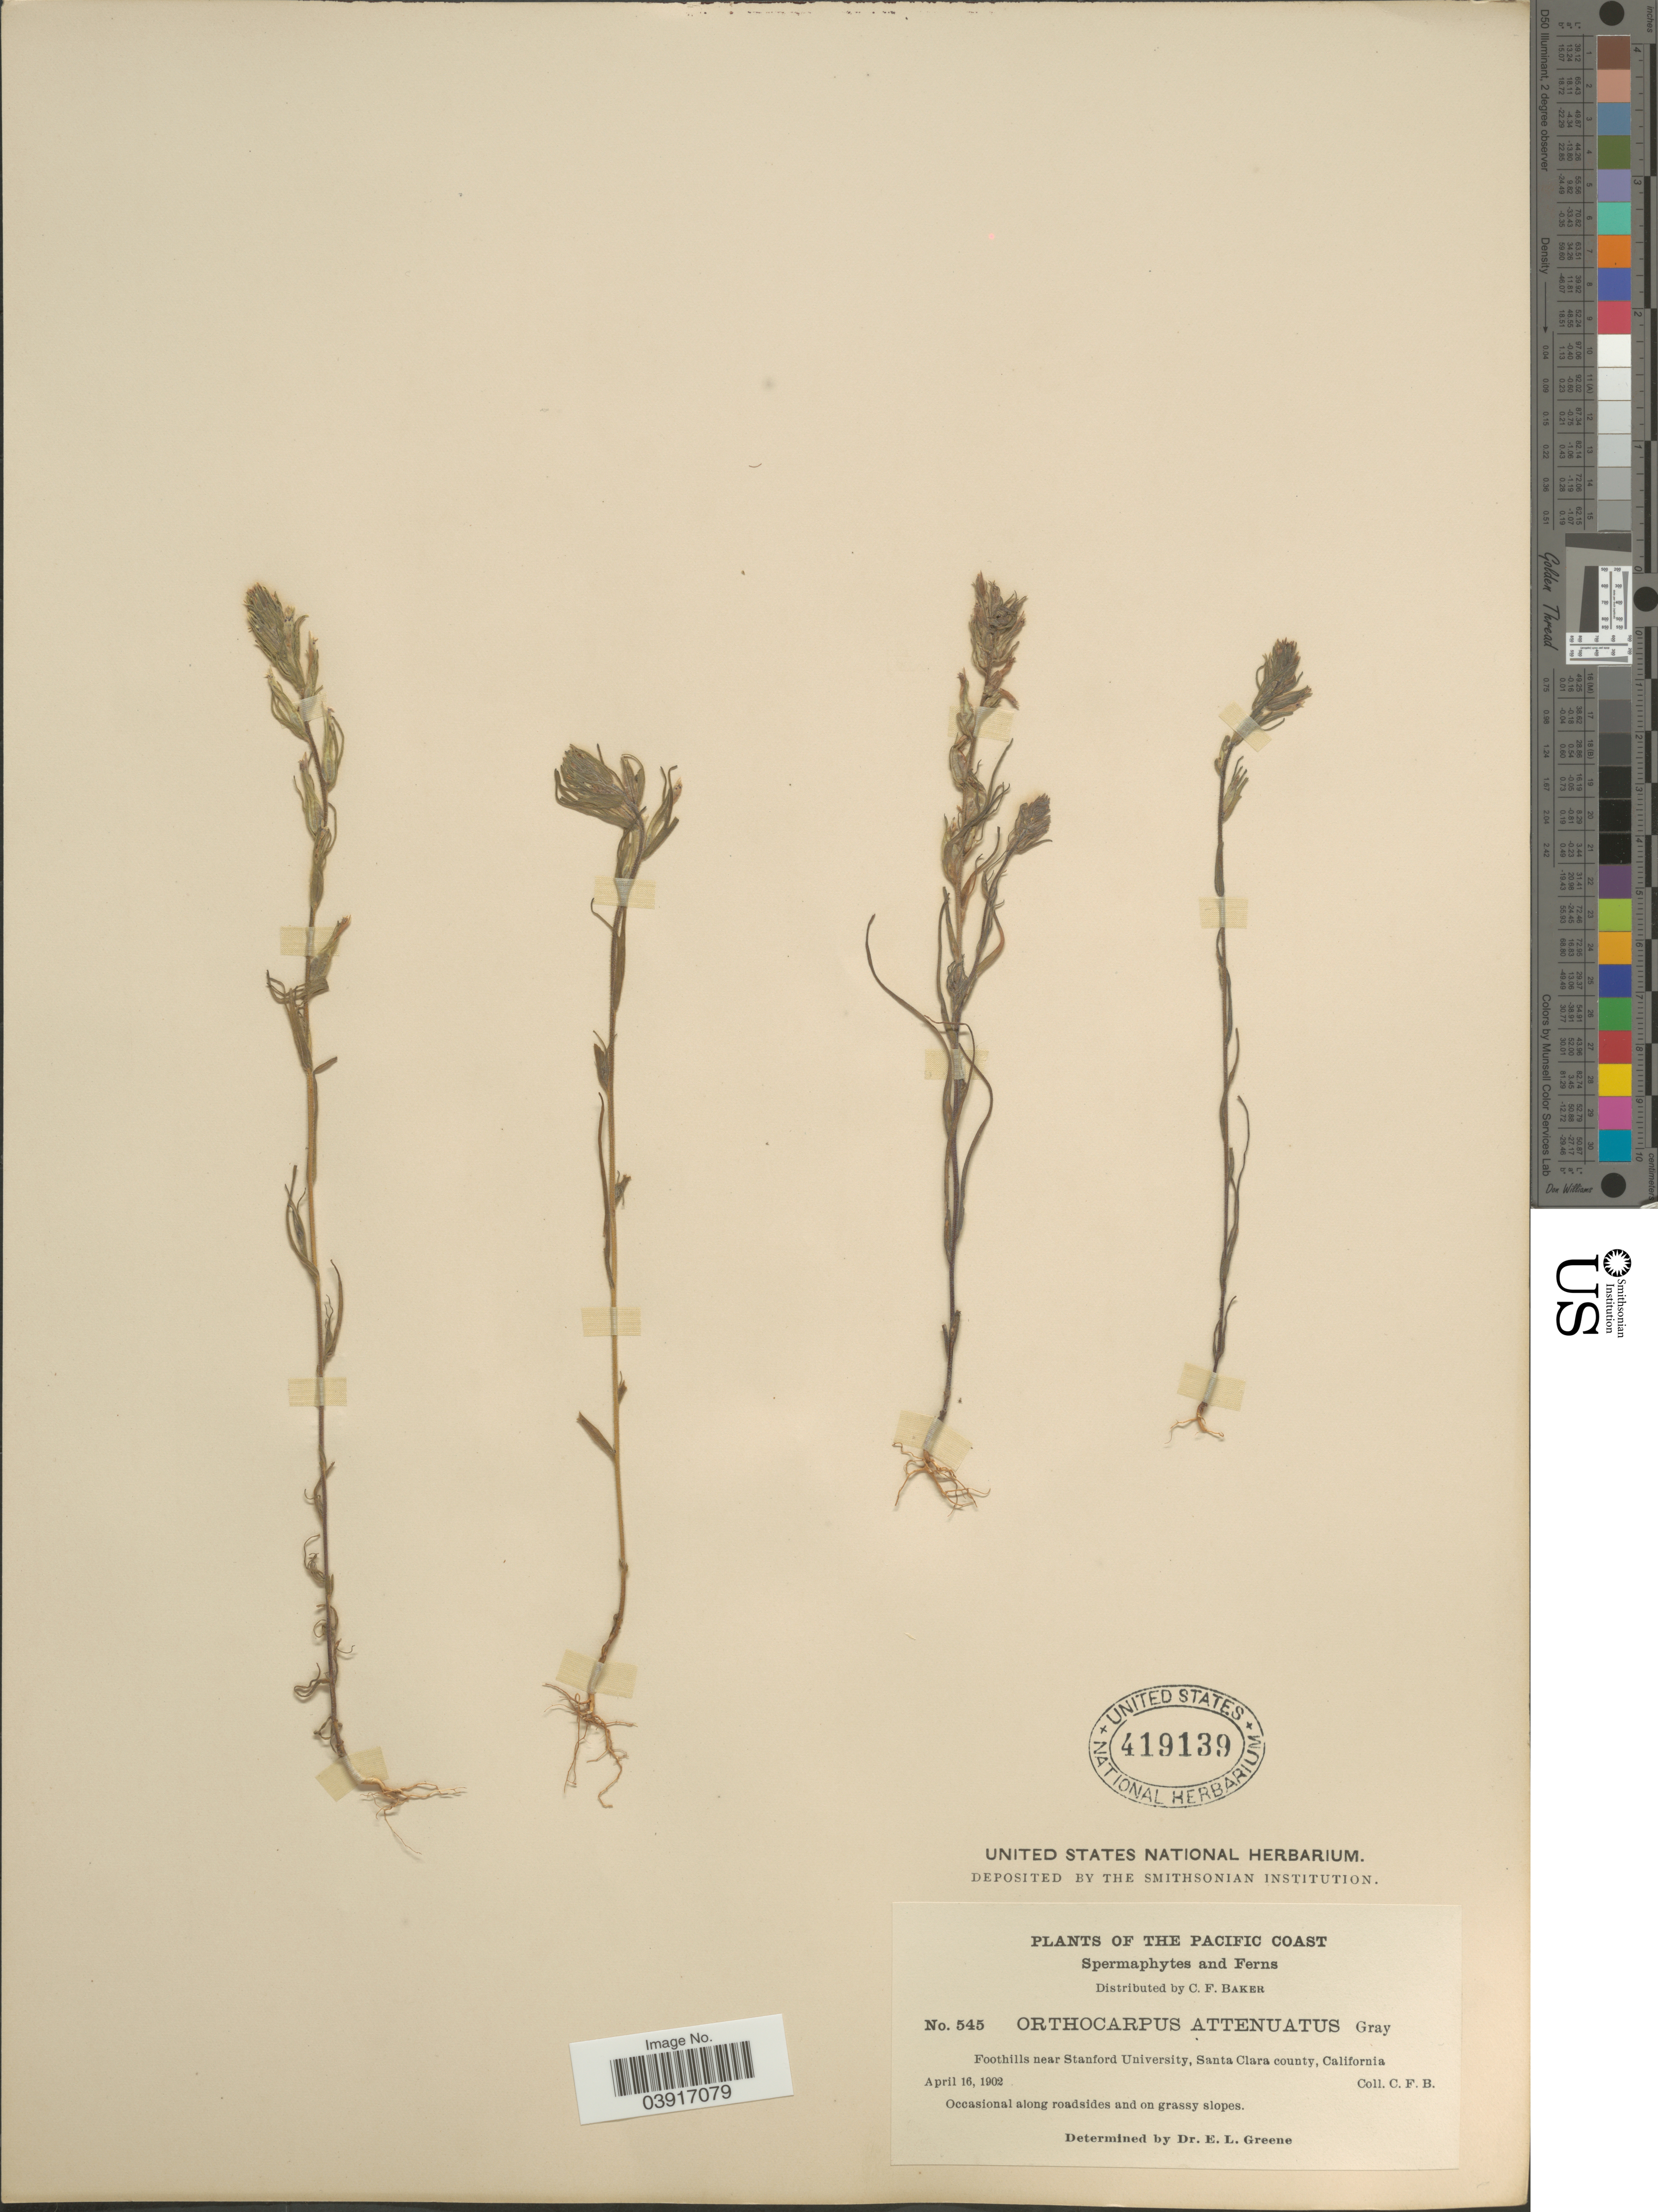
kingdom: Plantae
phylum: Tracheophyta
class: Magnoliopsida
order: Lamiales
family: Orobanchaceae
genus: Orthocarpus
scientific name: Orthocarpus attenuatus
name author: A. Gray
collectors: C. F. Baker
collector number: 545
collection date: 1902-04-16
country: United States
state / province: California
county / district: Santa Clara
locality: The Pacific Coast. Foothills near Stanford University, Santa Clara county.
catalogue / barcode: US 419139